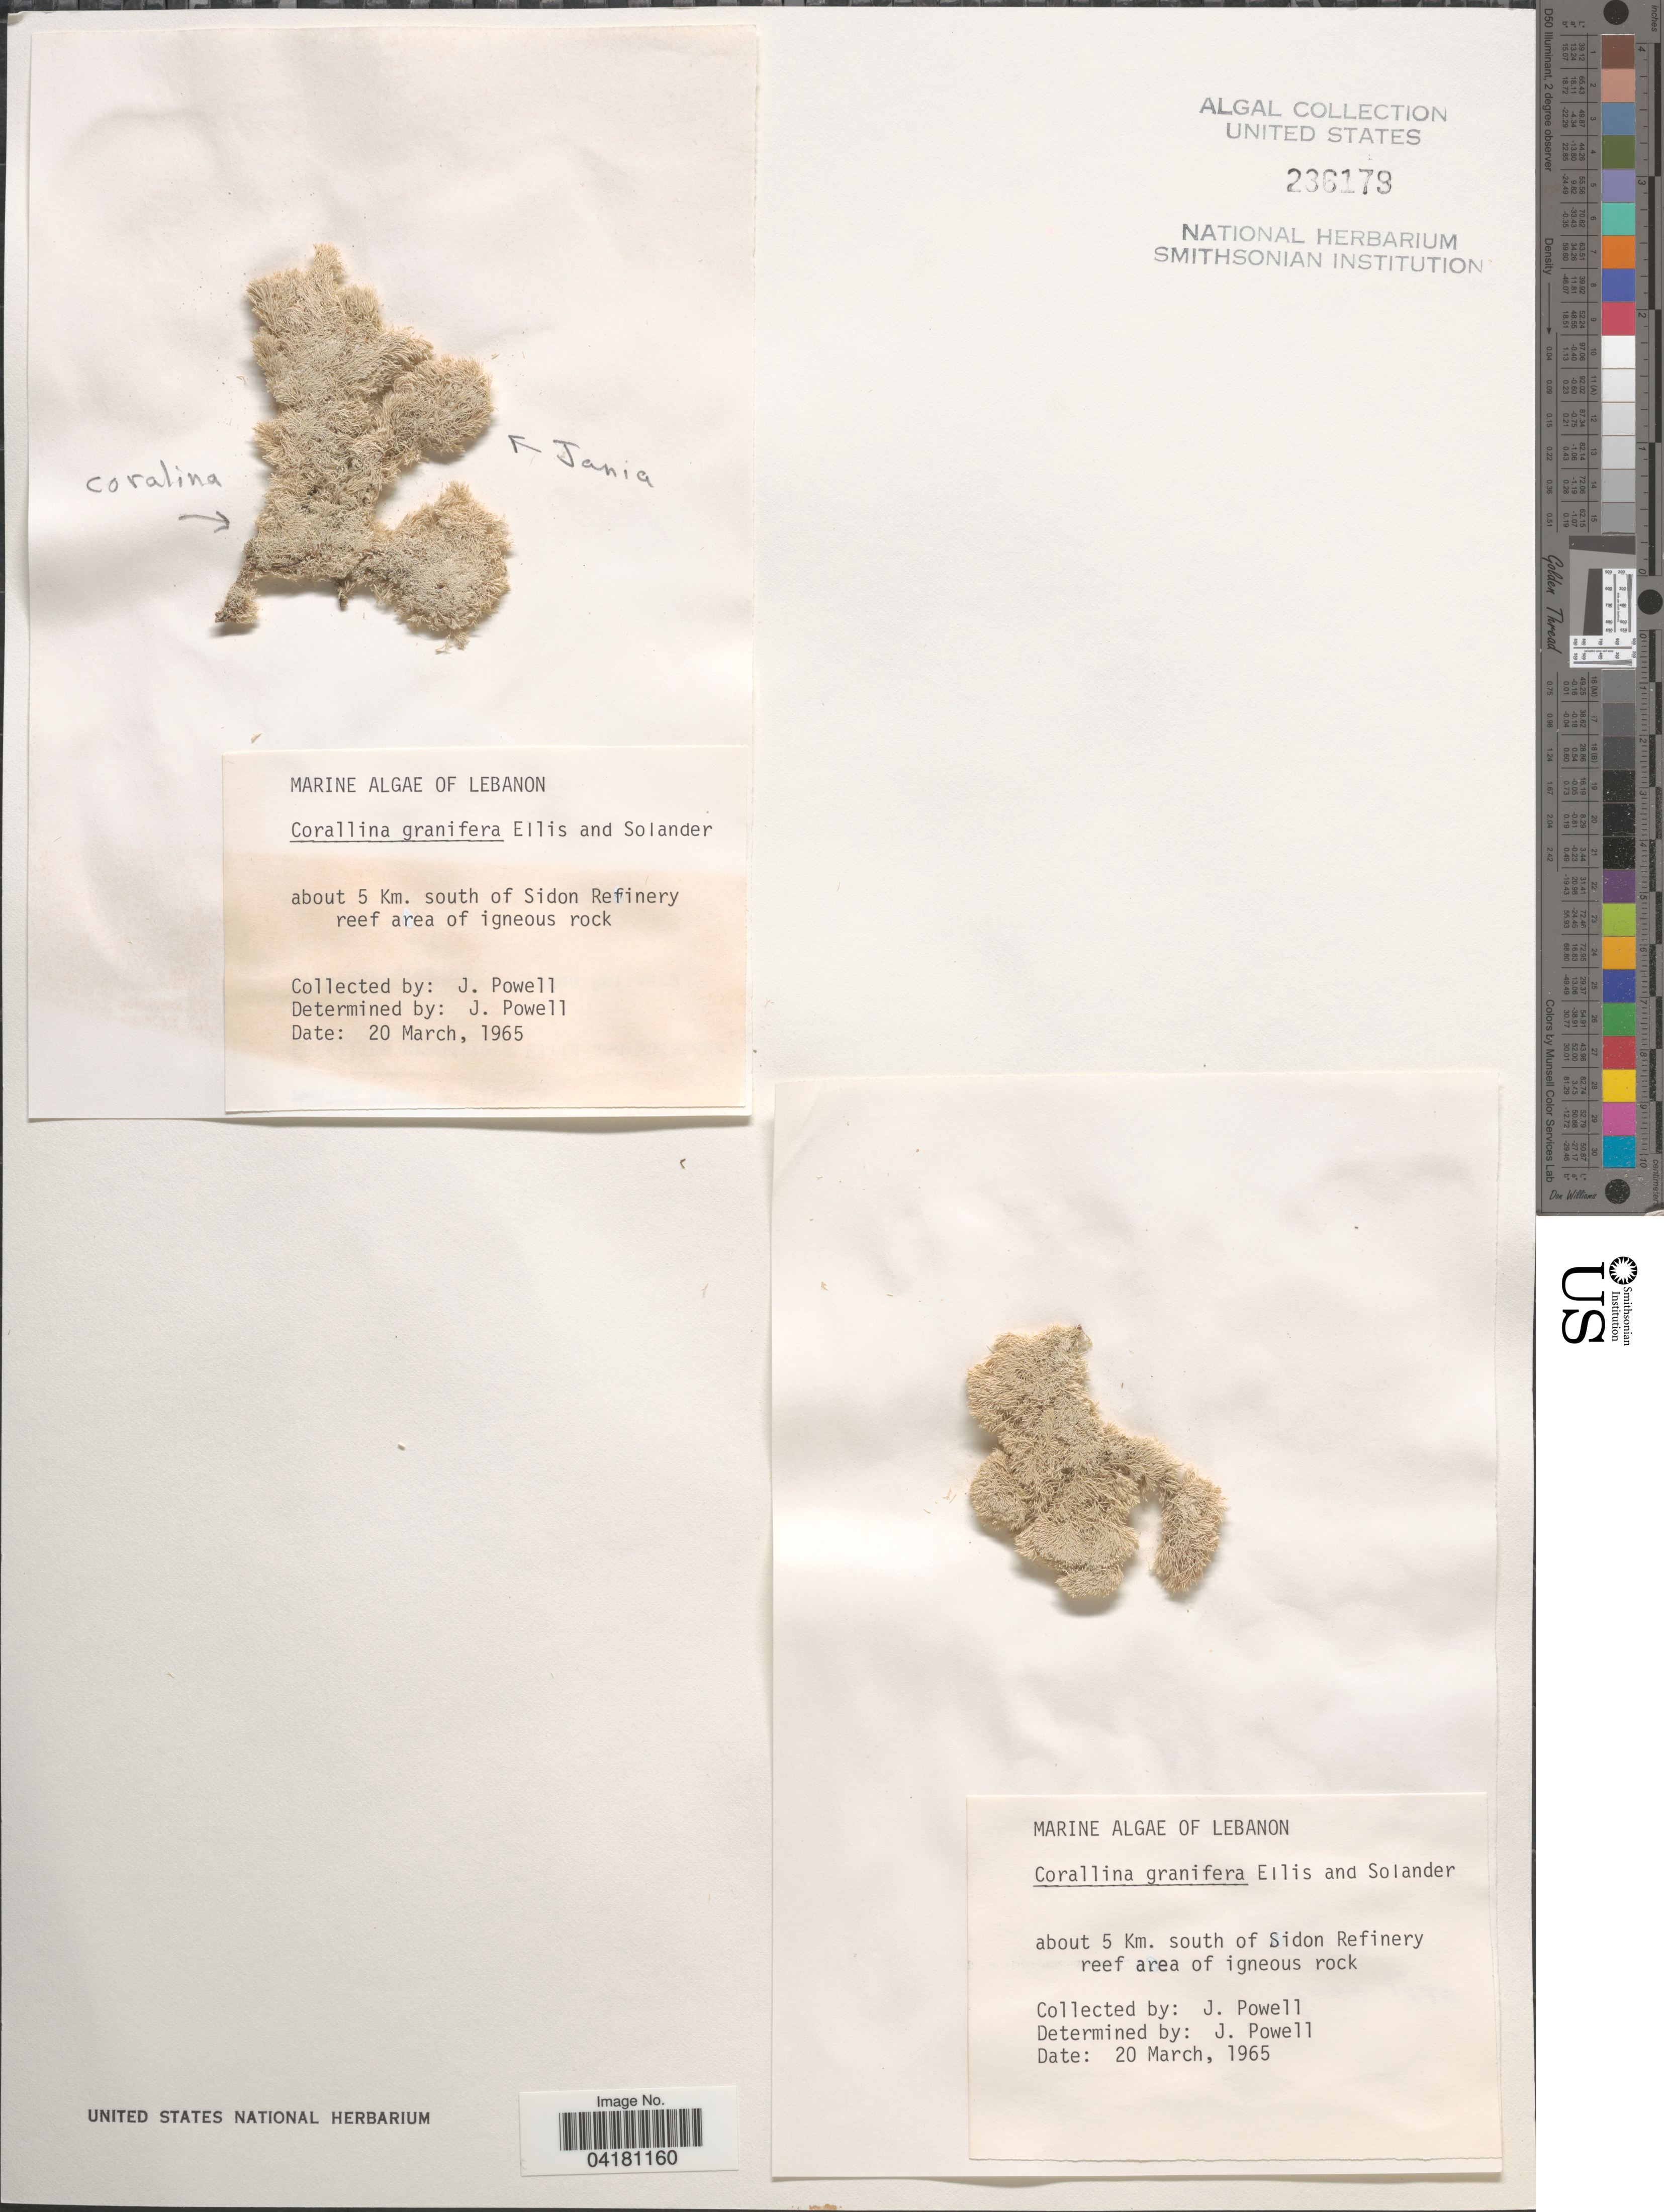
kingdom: Plantae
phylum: Rhodophyta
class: Florideophyceae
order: Corallinales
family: Corallinaceae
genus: Jania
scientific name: Jania virgata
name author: (Zanardini) Mont.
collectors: J. Powell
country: Lebanon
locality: About 5 Km. south of Sidon Refinery reef area of igneous rock.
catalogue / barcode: US 236179